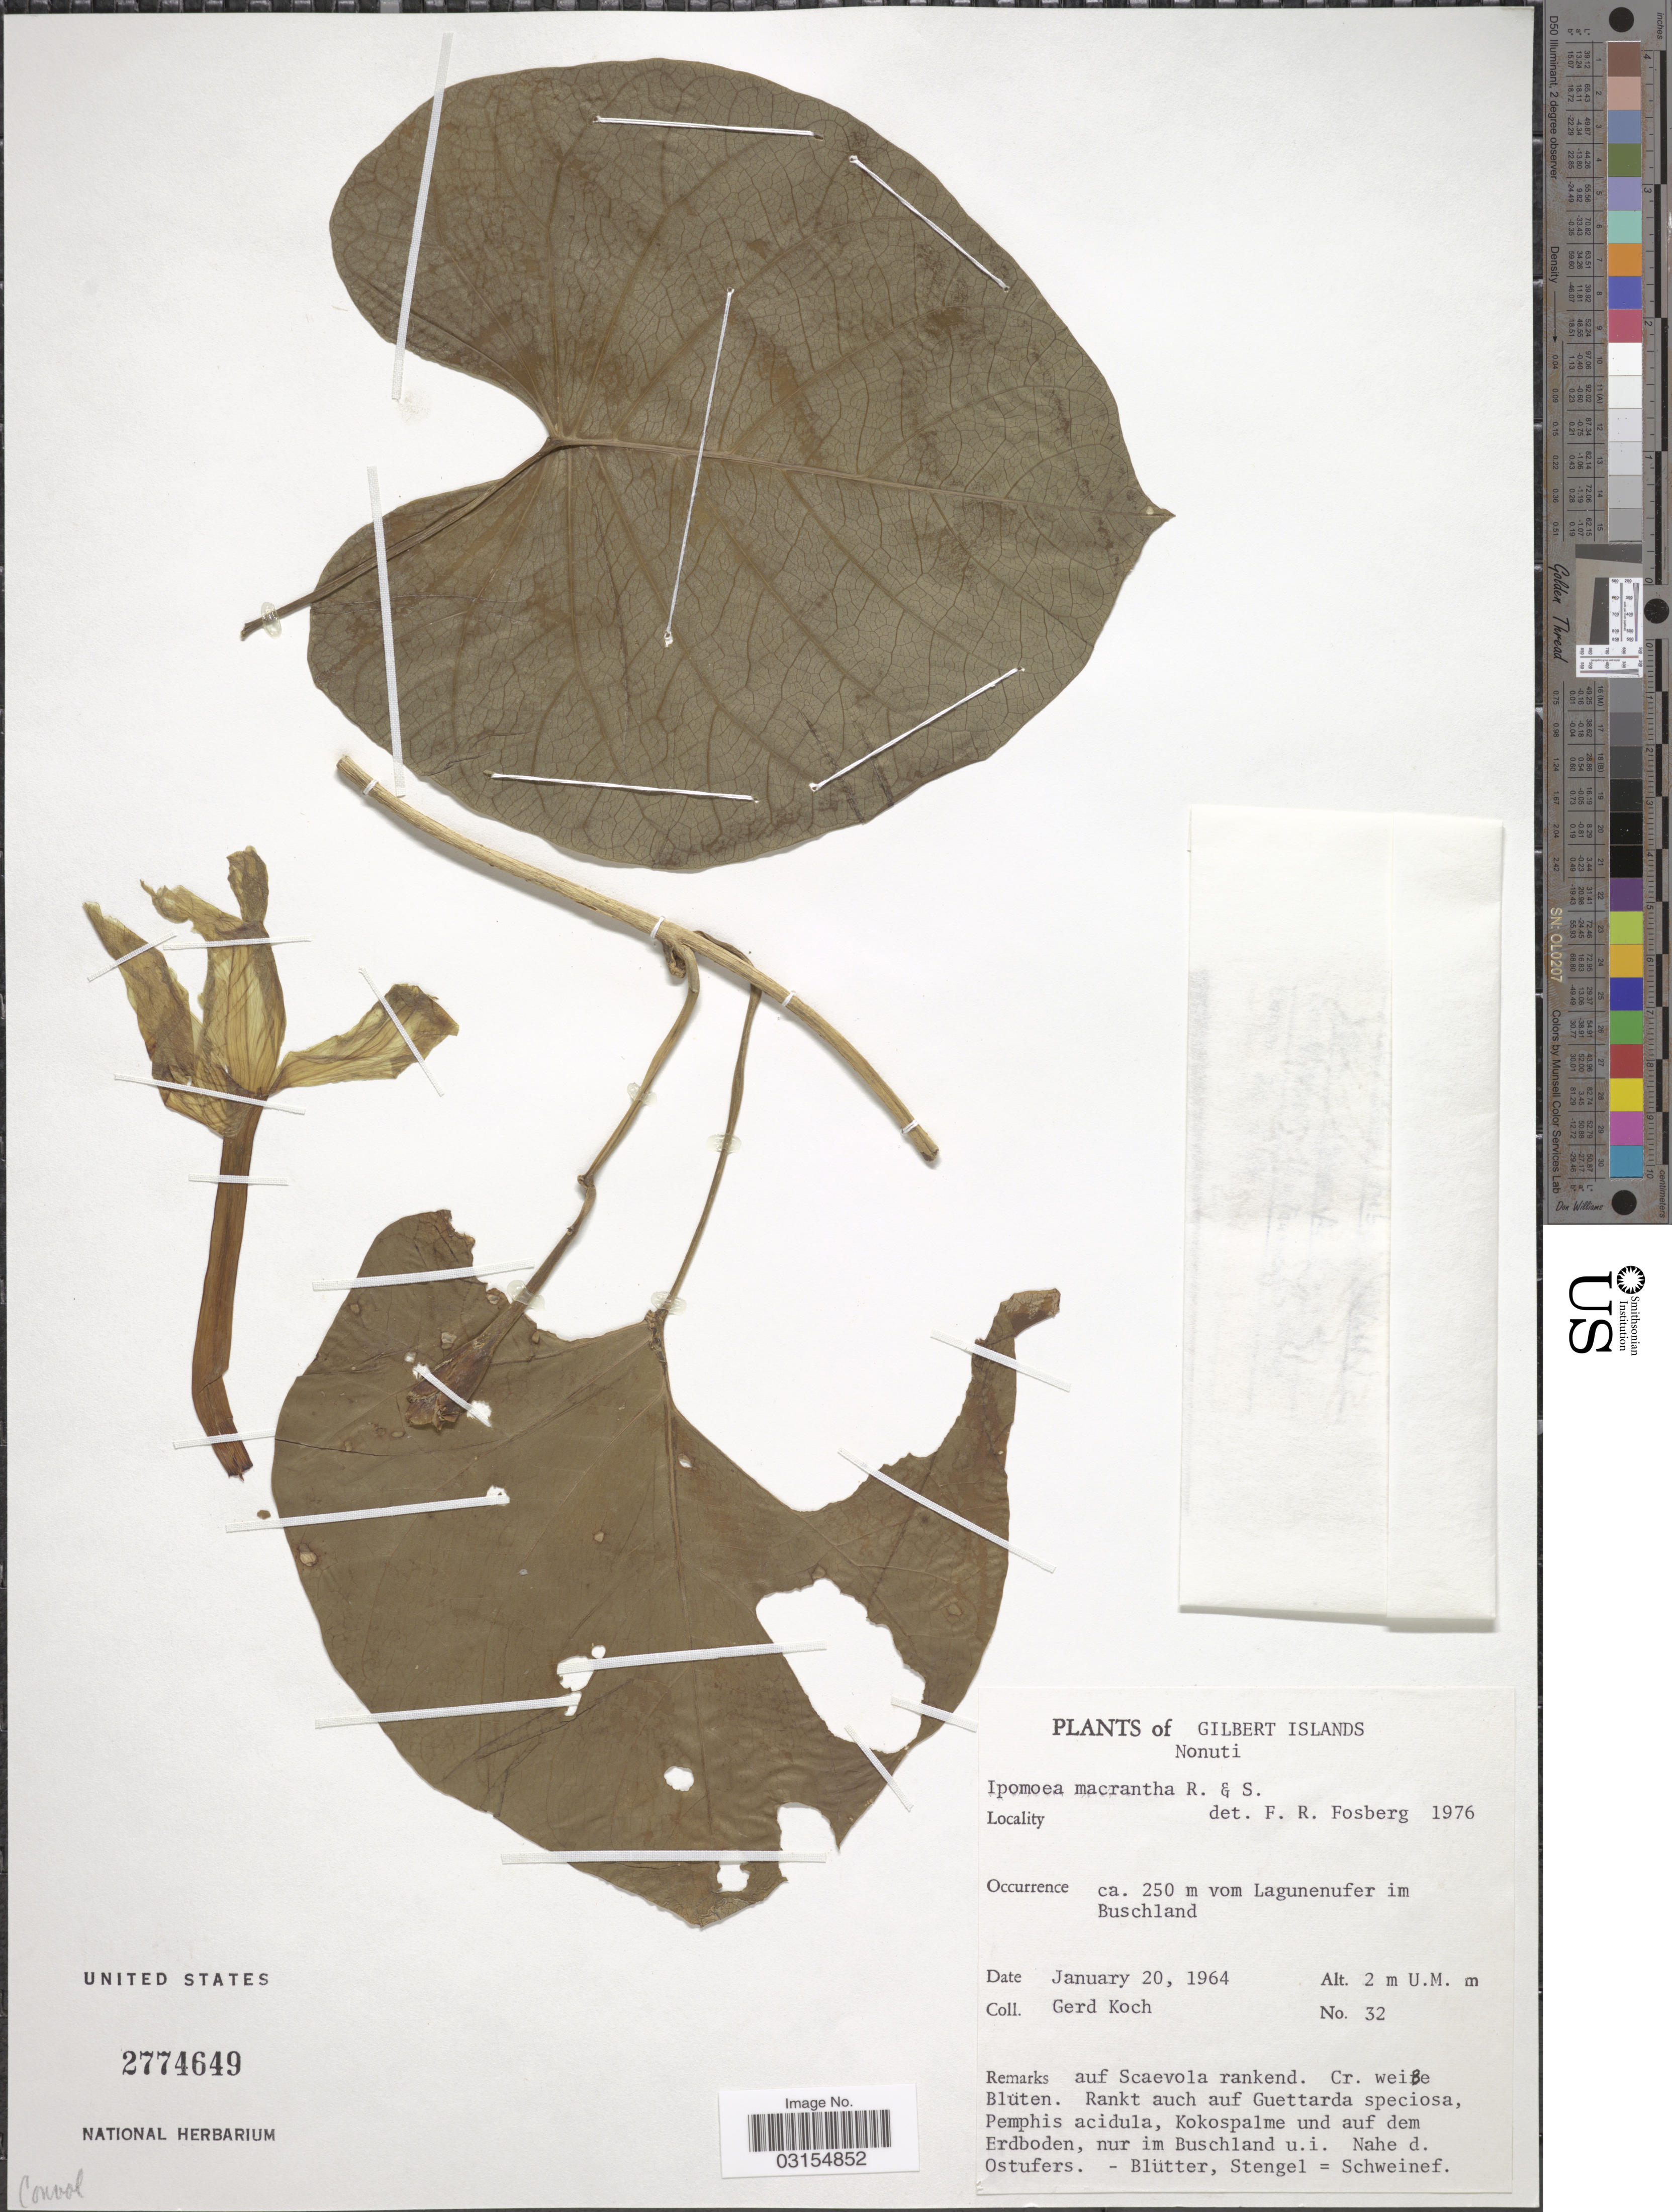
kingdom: Plantae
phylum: Tracheophyta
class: Magnoliopsida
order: Solanales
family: Convolvulaceae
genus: Ipomoea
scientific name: Ipomoea violacea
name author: L.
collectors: G. Koch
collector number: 32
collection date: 1964-01-20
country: Kiribati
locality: Gilbert Islands, Nonuti, ca. 250 m vom Lagunenufer im Buschland.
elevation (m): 2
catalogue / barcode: US 2774649